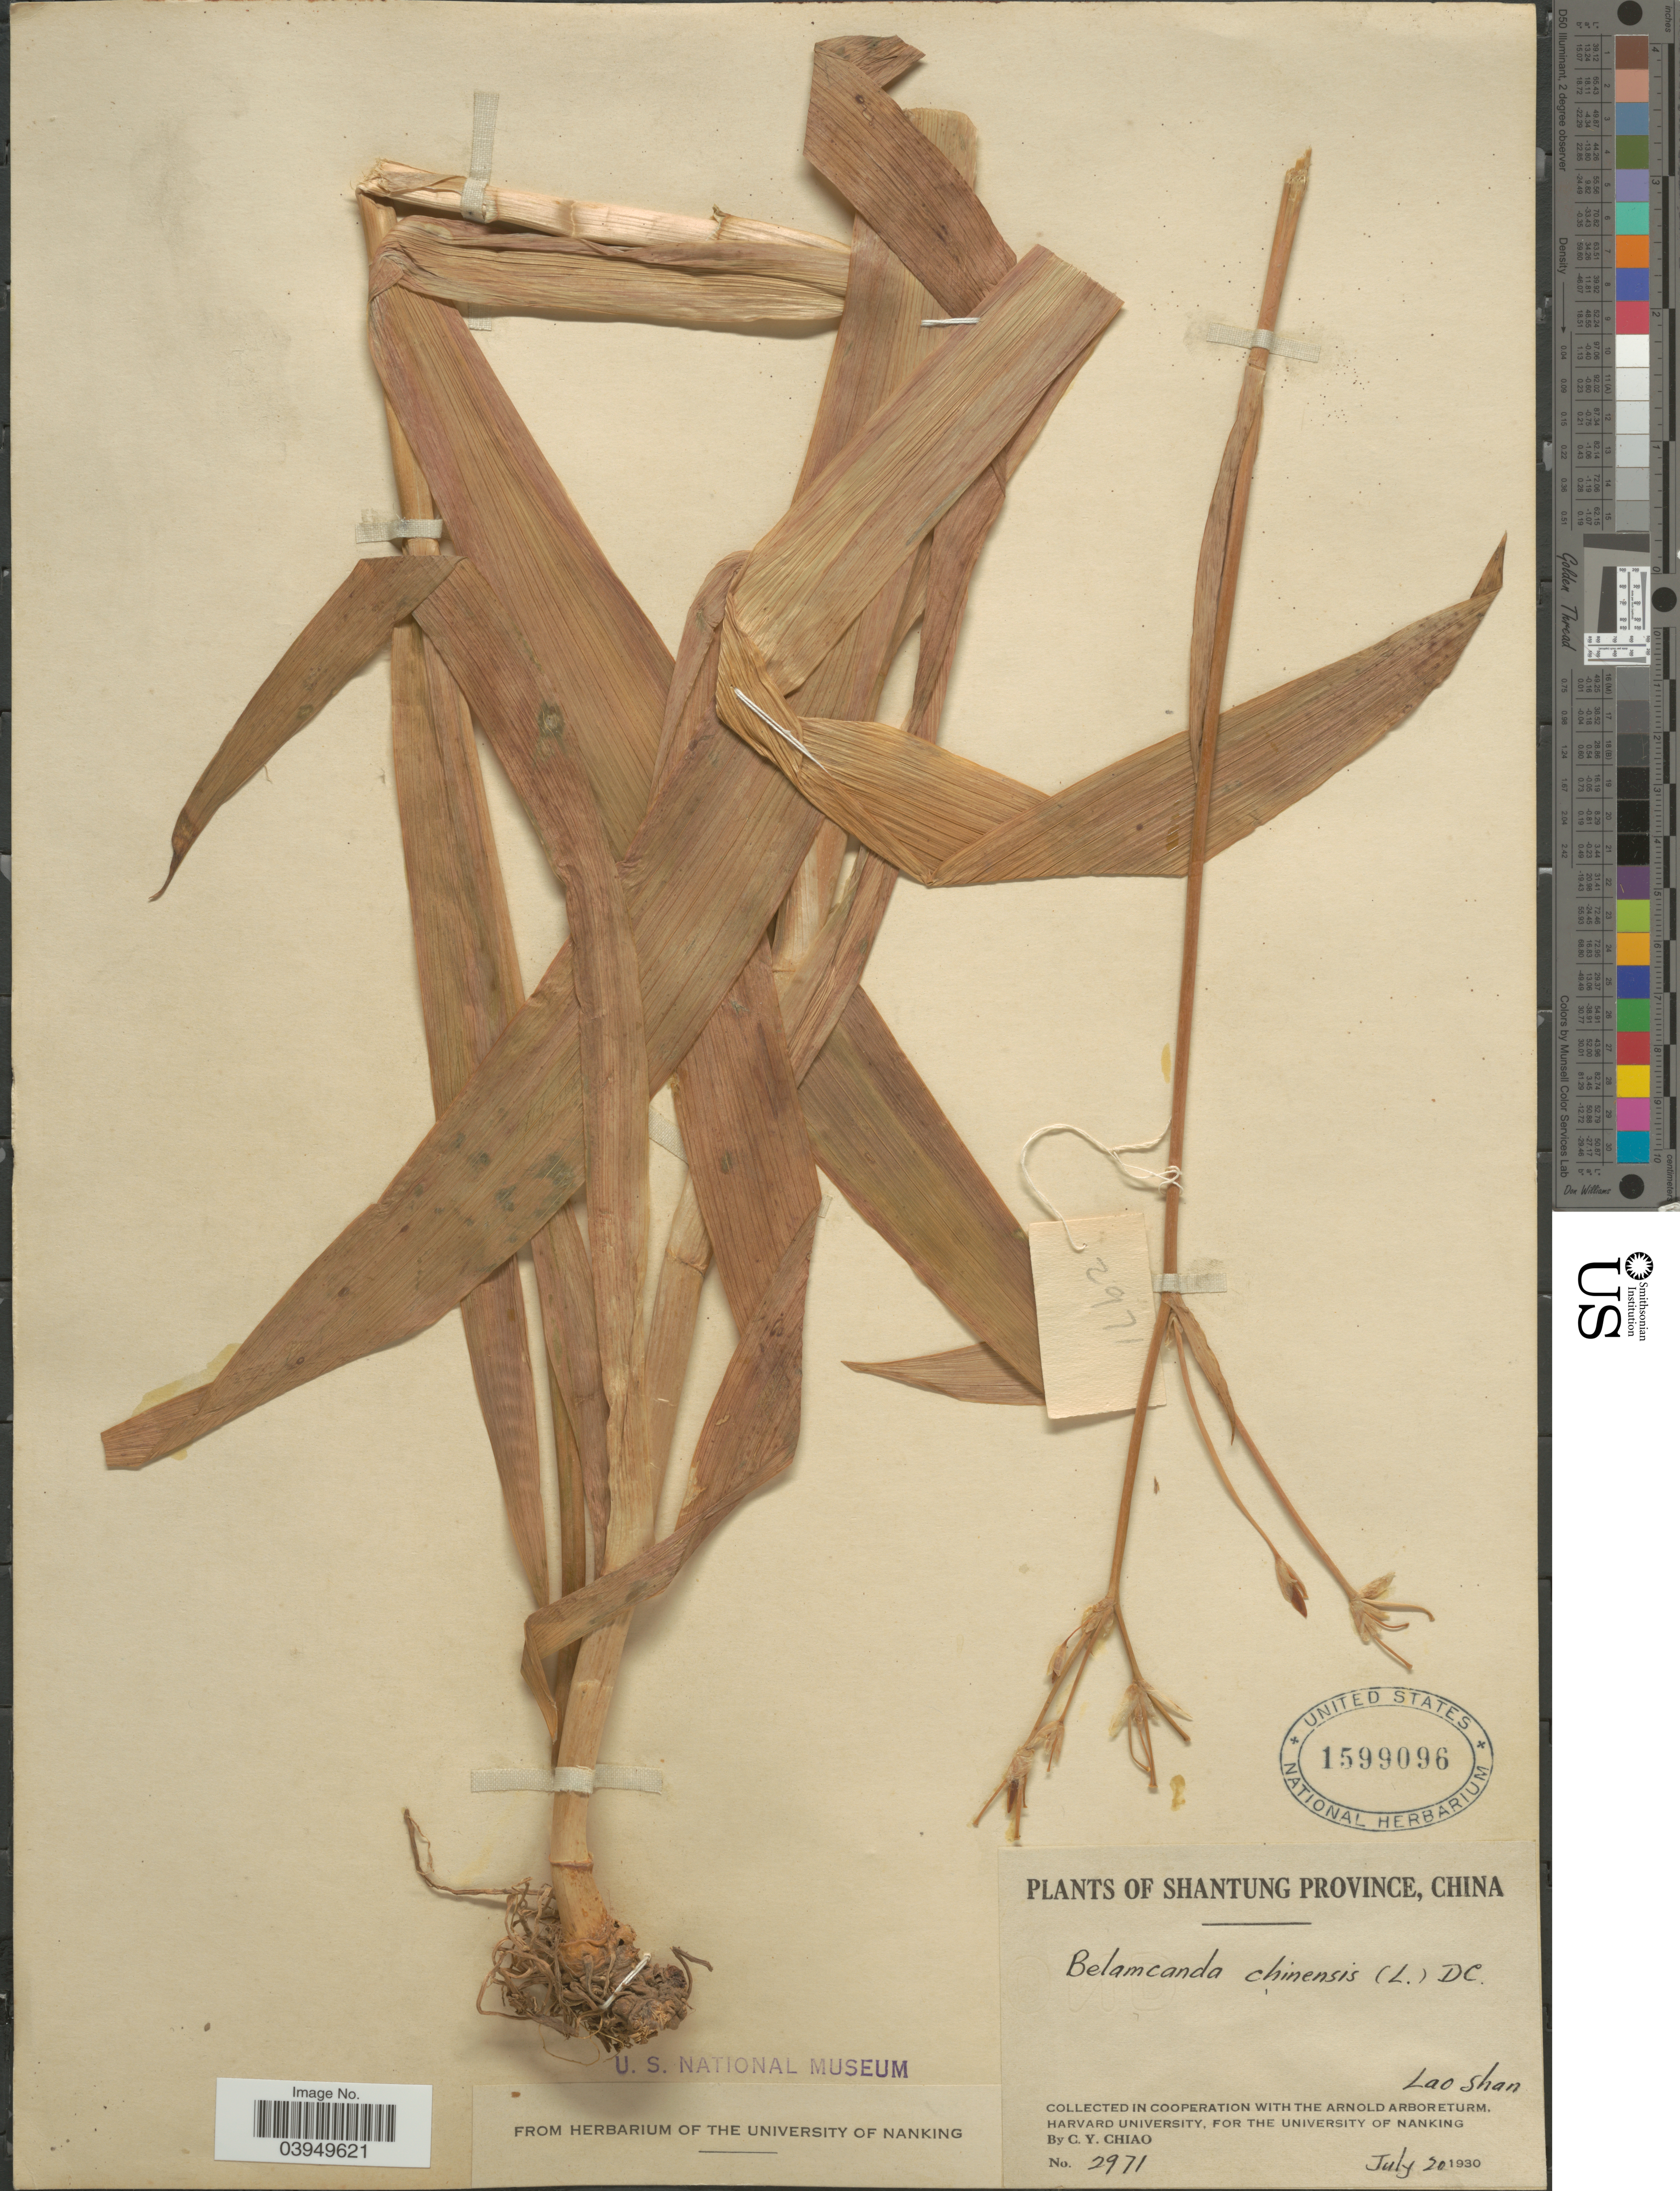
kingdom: Plantae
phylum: Tracheophyta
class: Liliopsida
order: Asparagales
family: Iridaceae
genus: Iris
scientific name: Iris domestica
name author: (L.) Goldblatt & Mabb.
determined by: Strong, Mark T., (BOT), Smithsonian Institution - National Museum of Natural History (UNITED STATES)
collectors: C. Y. Chiao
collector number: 2971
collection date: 1930-07-20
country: China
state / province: Shandong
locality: Shantung Province. Lao Shan.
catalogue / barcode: US 1599096